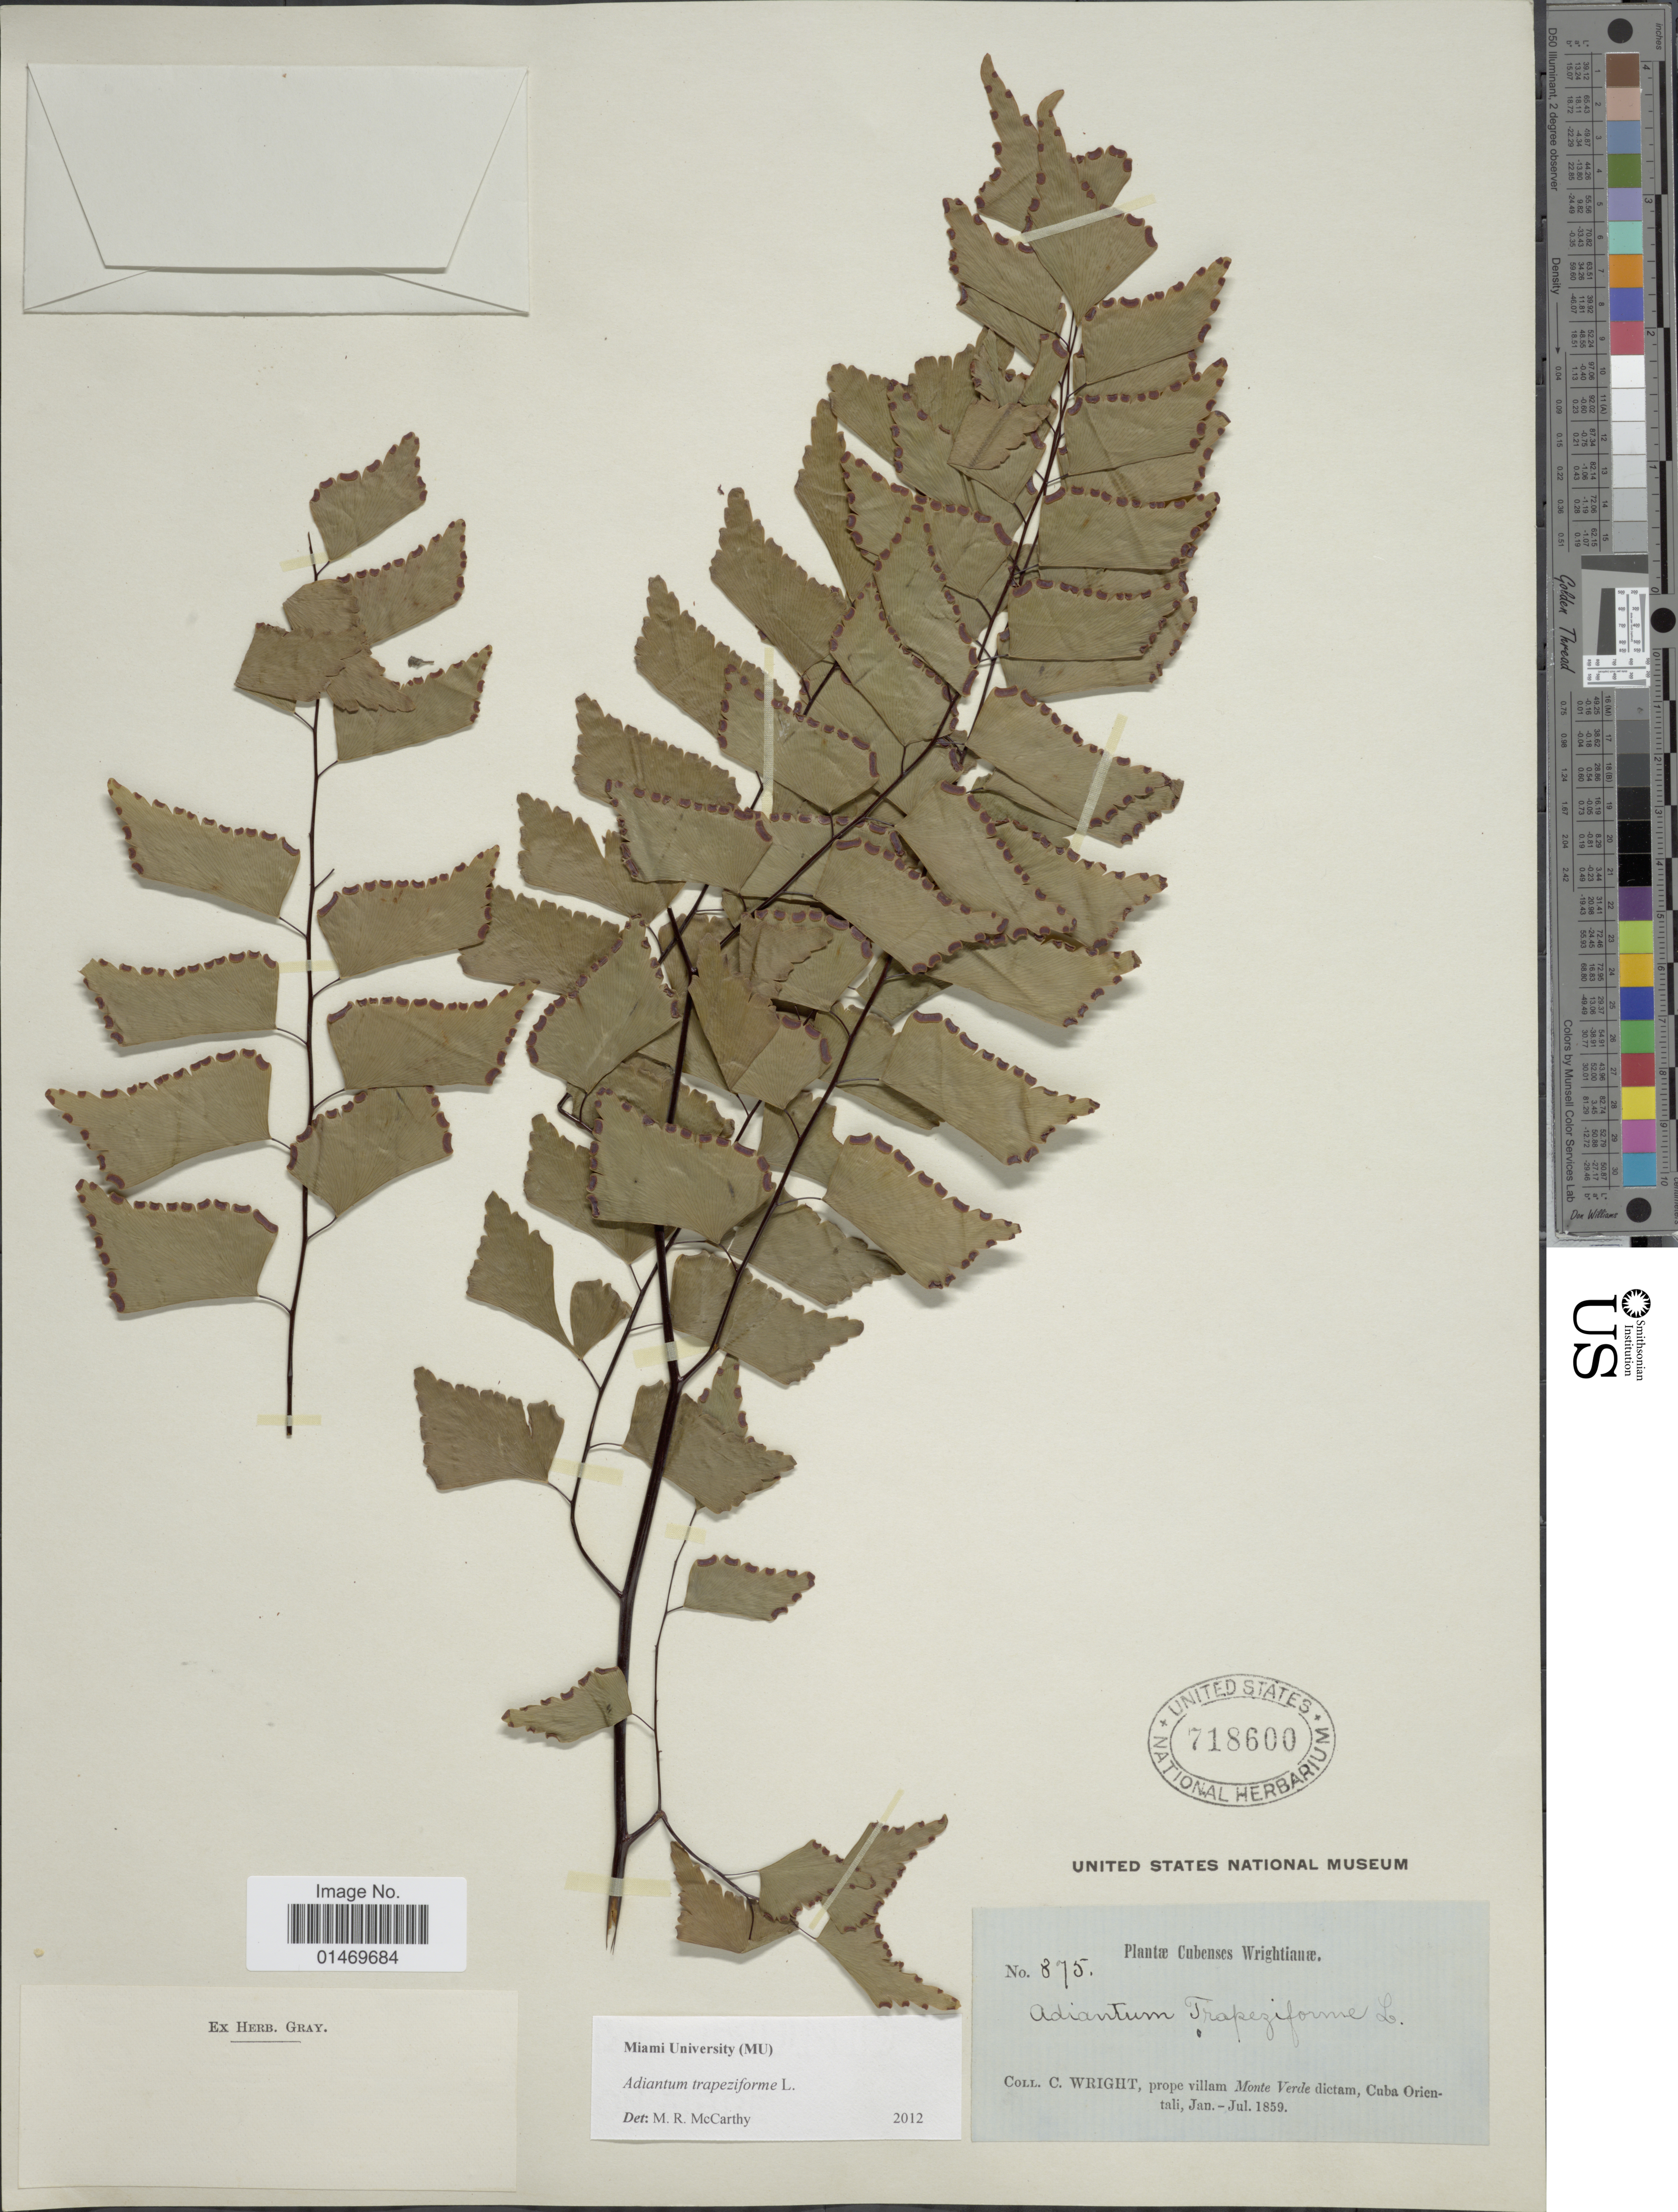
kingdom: Plantae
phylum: Tracheophyta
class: Polypodiopsida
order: Polypodiales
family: Pteridaceae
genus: Adiantum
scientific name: Adiantum trapeziforme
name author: L.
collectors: C. Wright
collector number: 875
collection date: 1859-01/1859-07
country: Cuba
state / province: Oriente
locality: Cuba, prope villam Monte Verde dictam.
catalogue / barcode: US 718600